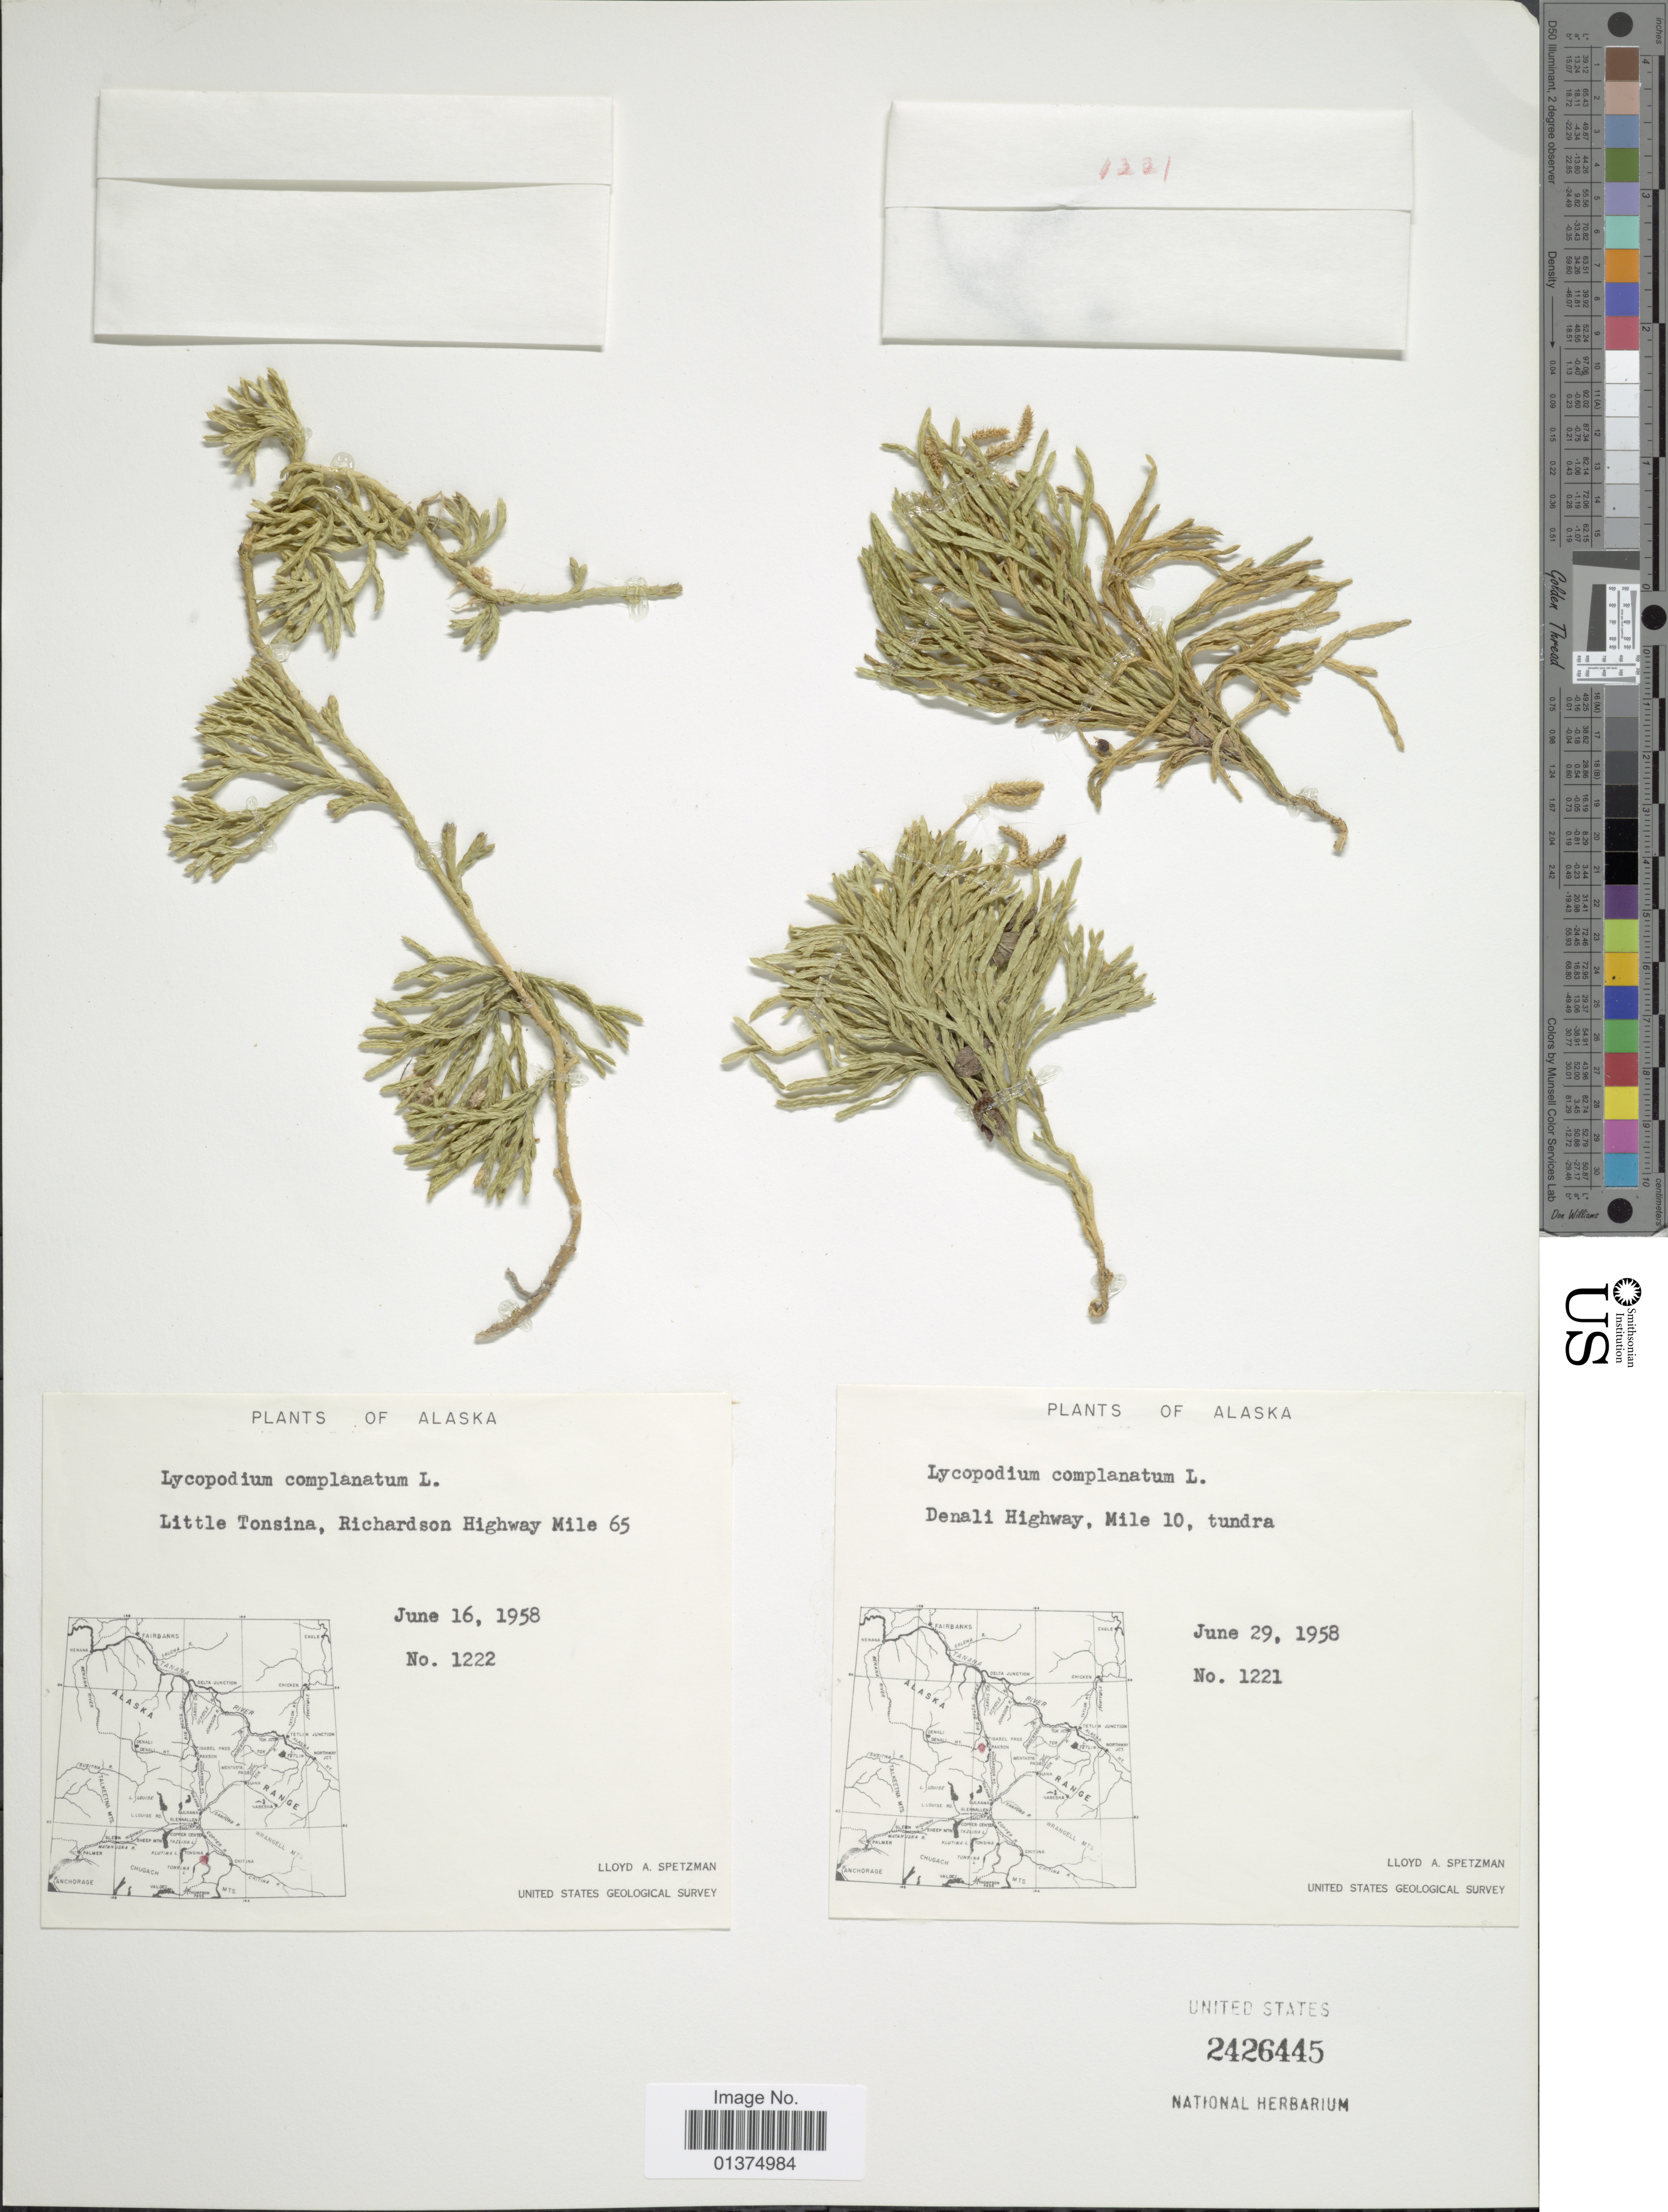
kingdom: Plantae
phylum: Tracheophyta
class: Lycopodiopsida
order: Lycopodiales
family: Lycopodiaceae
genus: Diphasiastrum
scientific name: Diphasiastrum complanatum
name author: (L.) Holub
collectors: L. Spetzman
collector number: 1221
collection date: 1958-06-29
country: United States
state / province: Alaska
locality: Denali Highway, Mile 10, tundra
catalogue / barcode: US 2426445